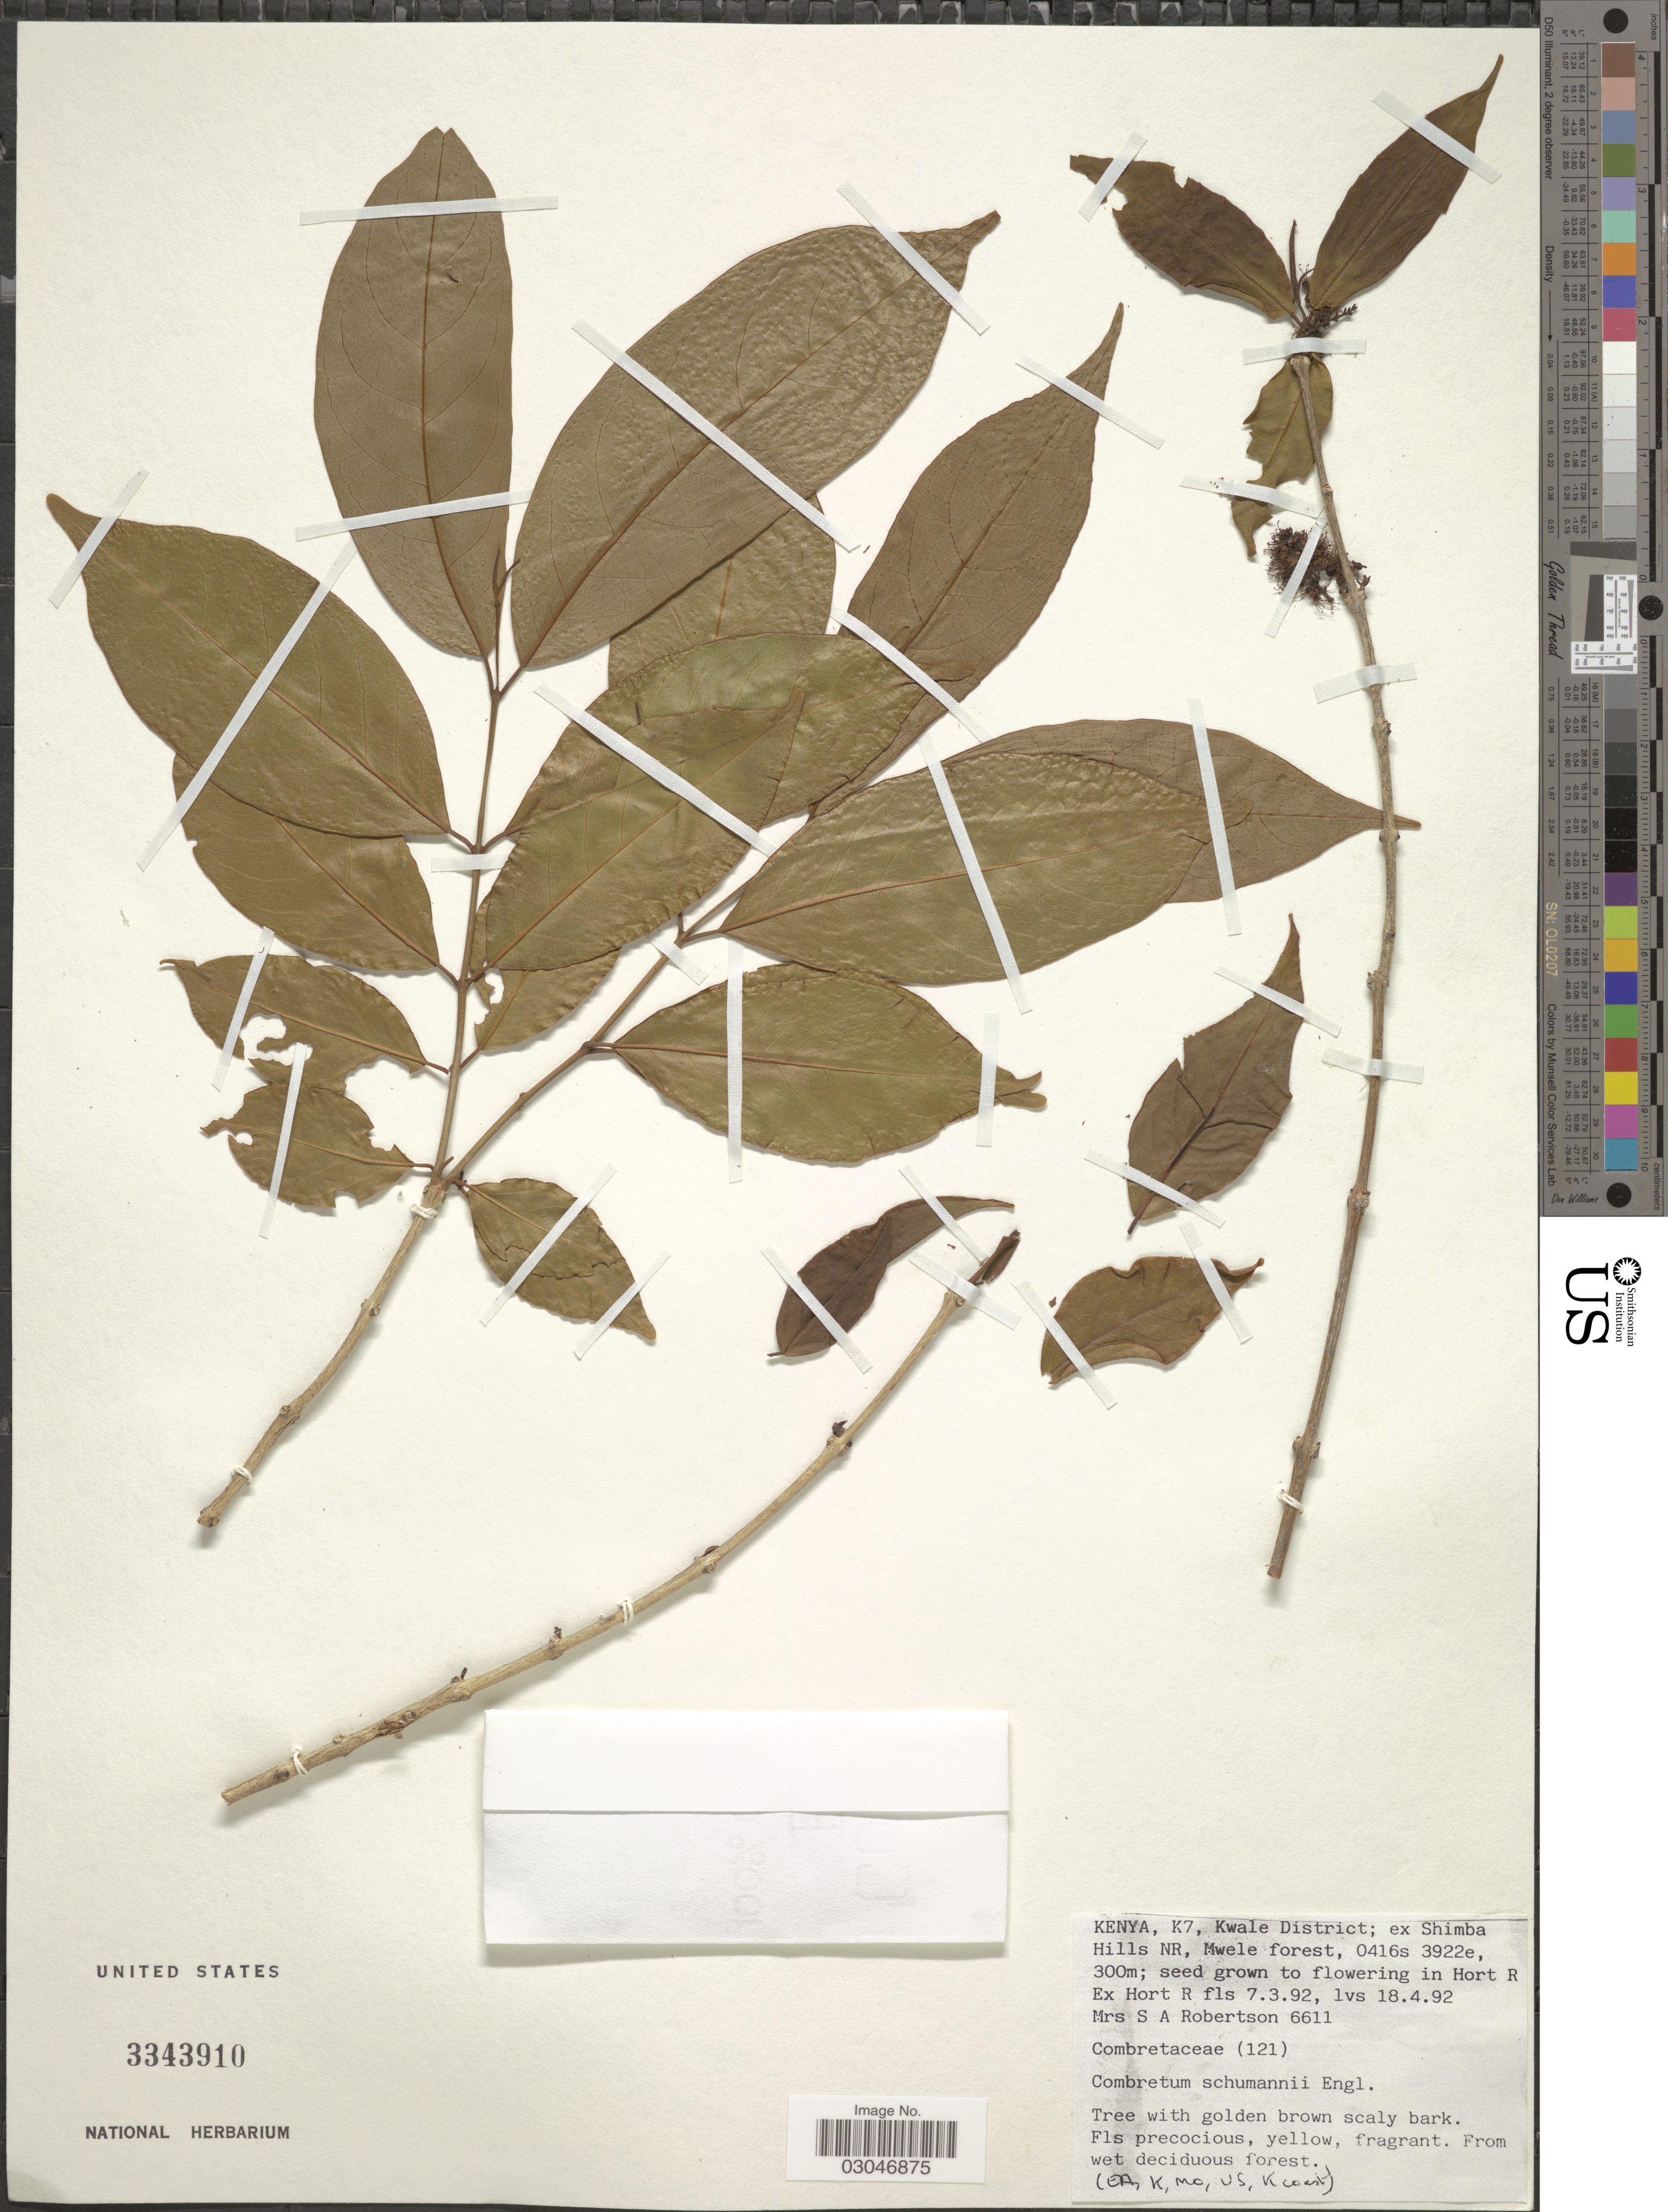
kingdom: Plantae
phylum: Tracheophyta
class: Magnoliopsida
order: Myrtales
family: Combretaceae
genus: Combretum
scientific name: Combretum schumannii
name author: Engl.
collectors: S. Robertson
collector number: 6611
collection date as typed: Transcribed d/m/y: 18/4/92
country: Kenya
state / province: Kwale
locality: K7, Kwale District; ex Shimba Hills NR, Mwele forest.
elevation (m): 300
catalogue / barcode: US 3343910